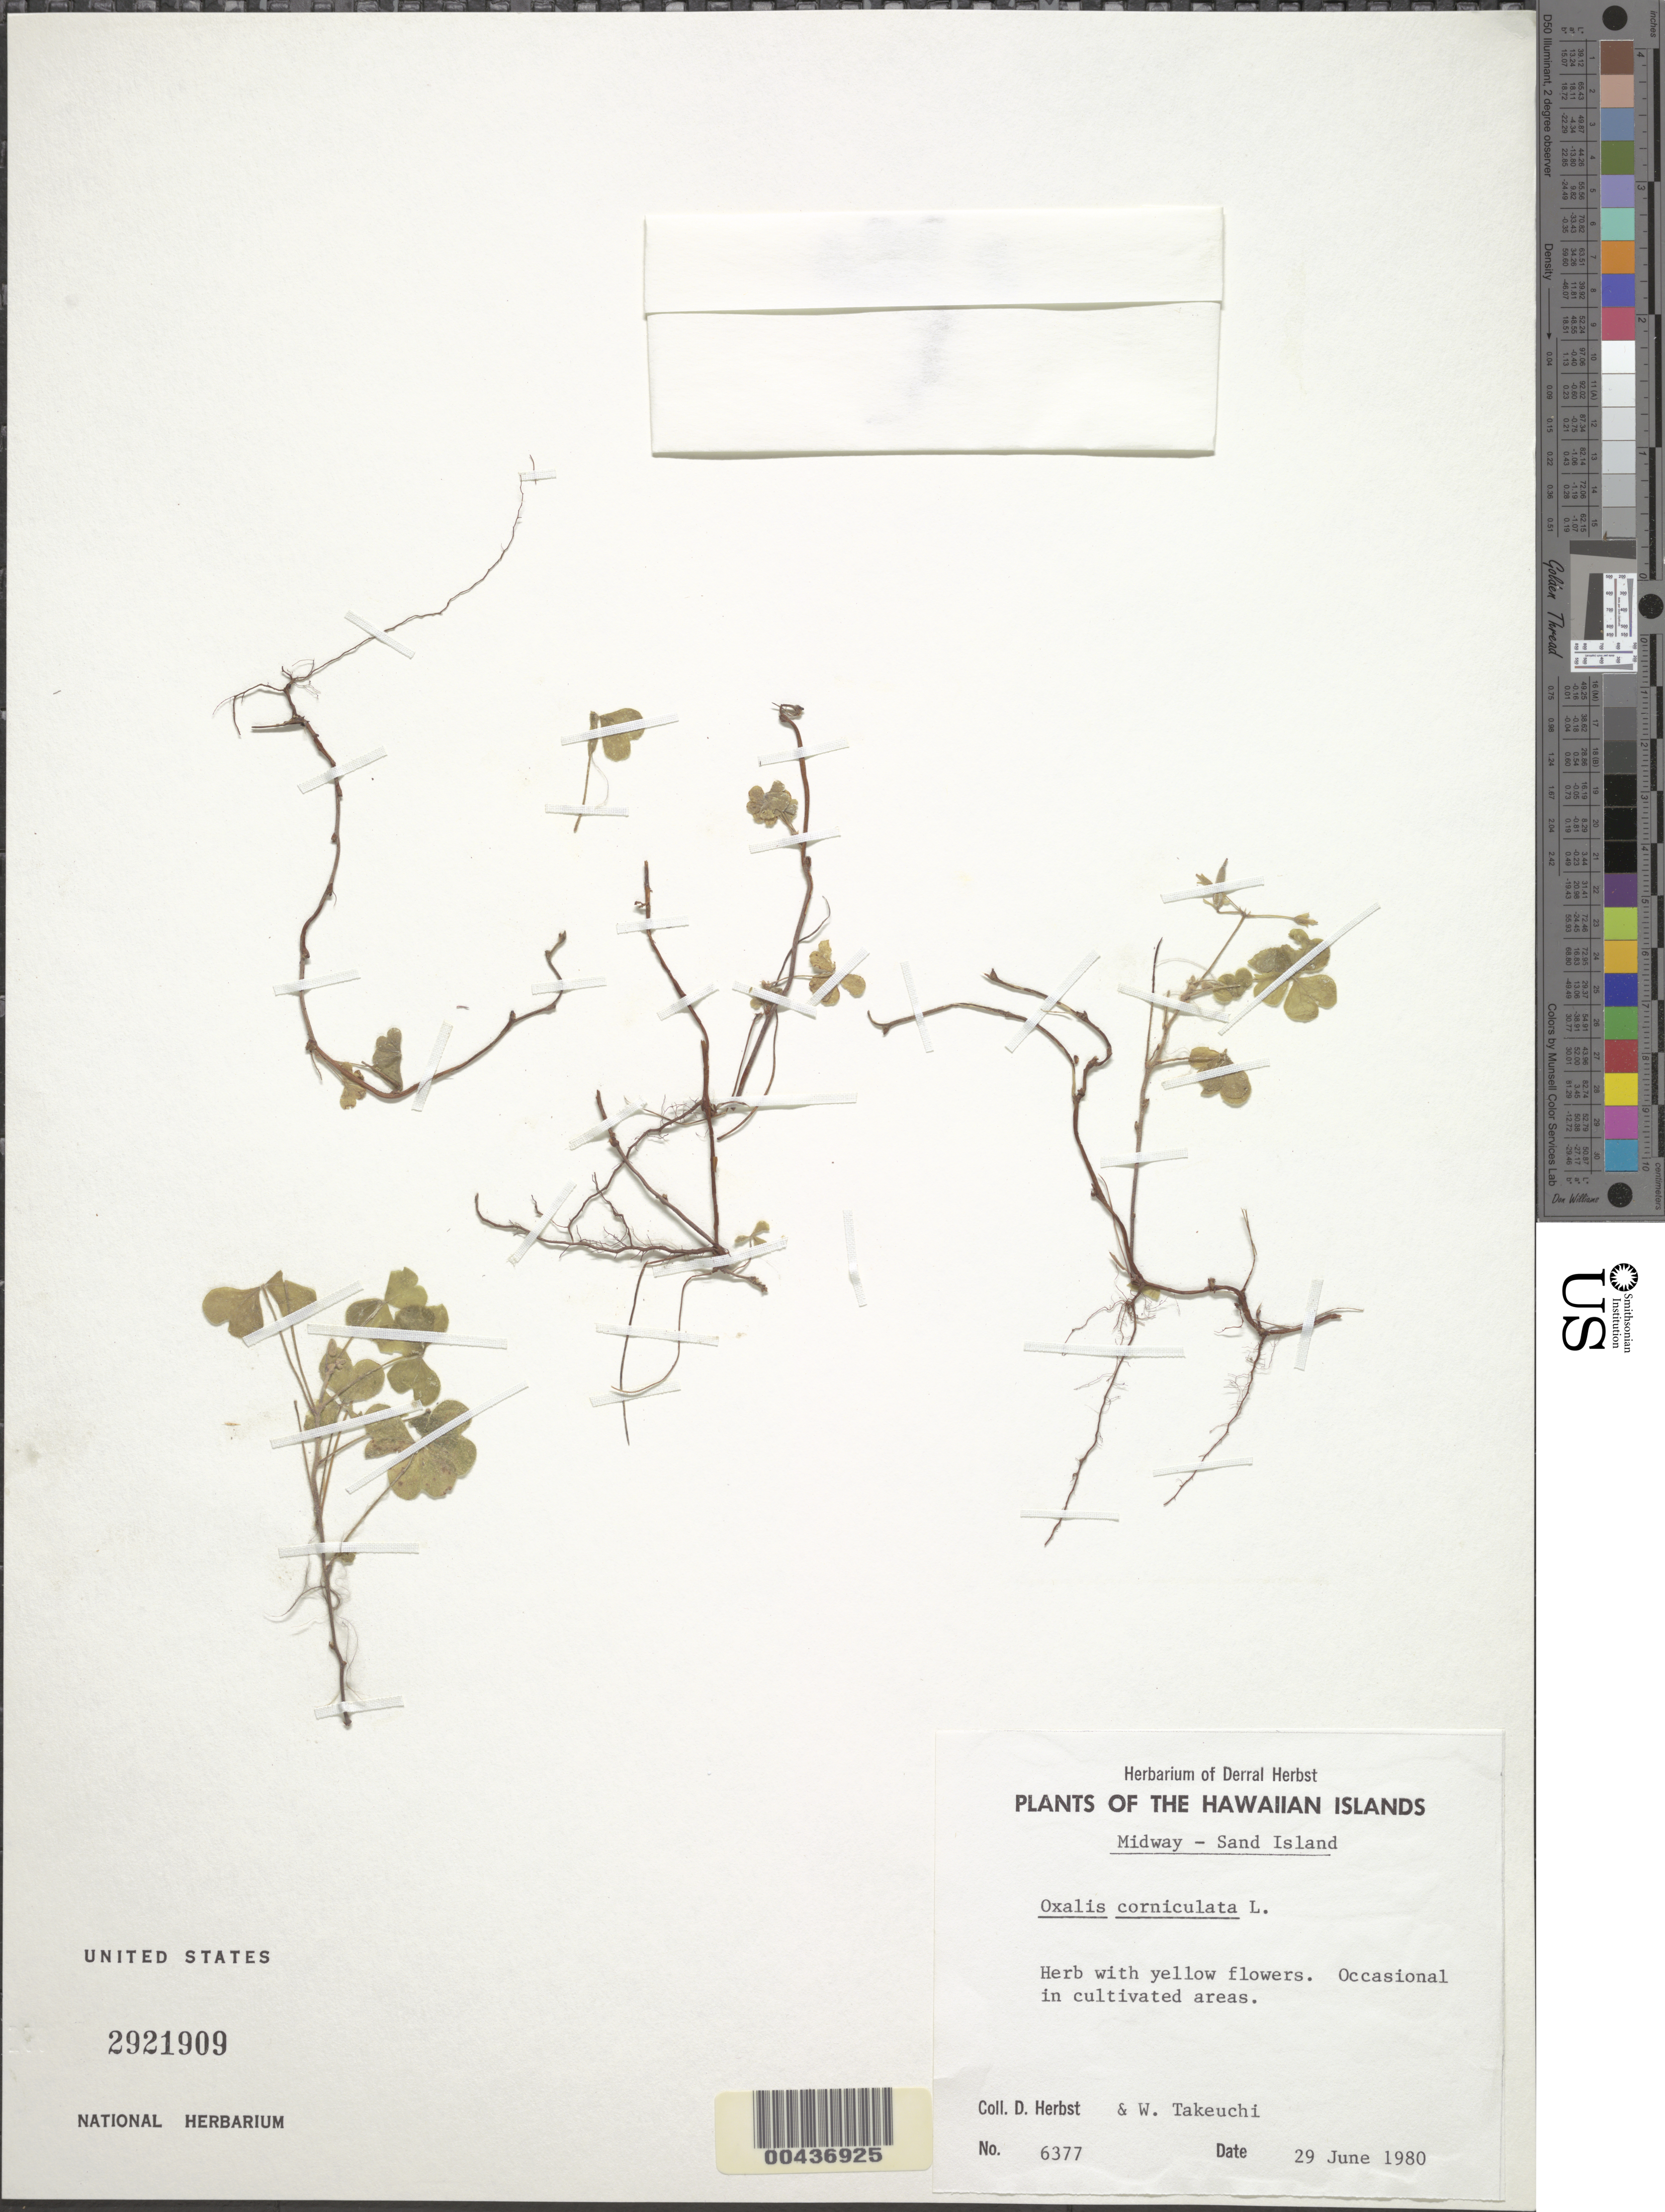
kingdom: Plantae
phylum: Tracheophyta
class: Magnoliopsida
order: Oxalidales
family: Oxalidaceae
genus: Oxalis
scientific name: Oxalis corniculata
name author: L.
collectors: D. R. Herbst & W. N. Takeuchi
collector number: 6377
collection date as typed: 29 Jun 1980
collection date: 1980-06-29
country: U.S. Administered Pacific Islands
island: Midway Atoll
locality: Sand Islet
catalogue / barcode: US 2921909